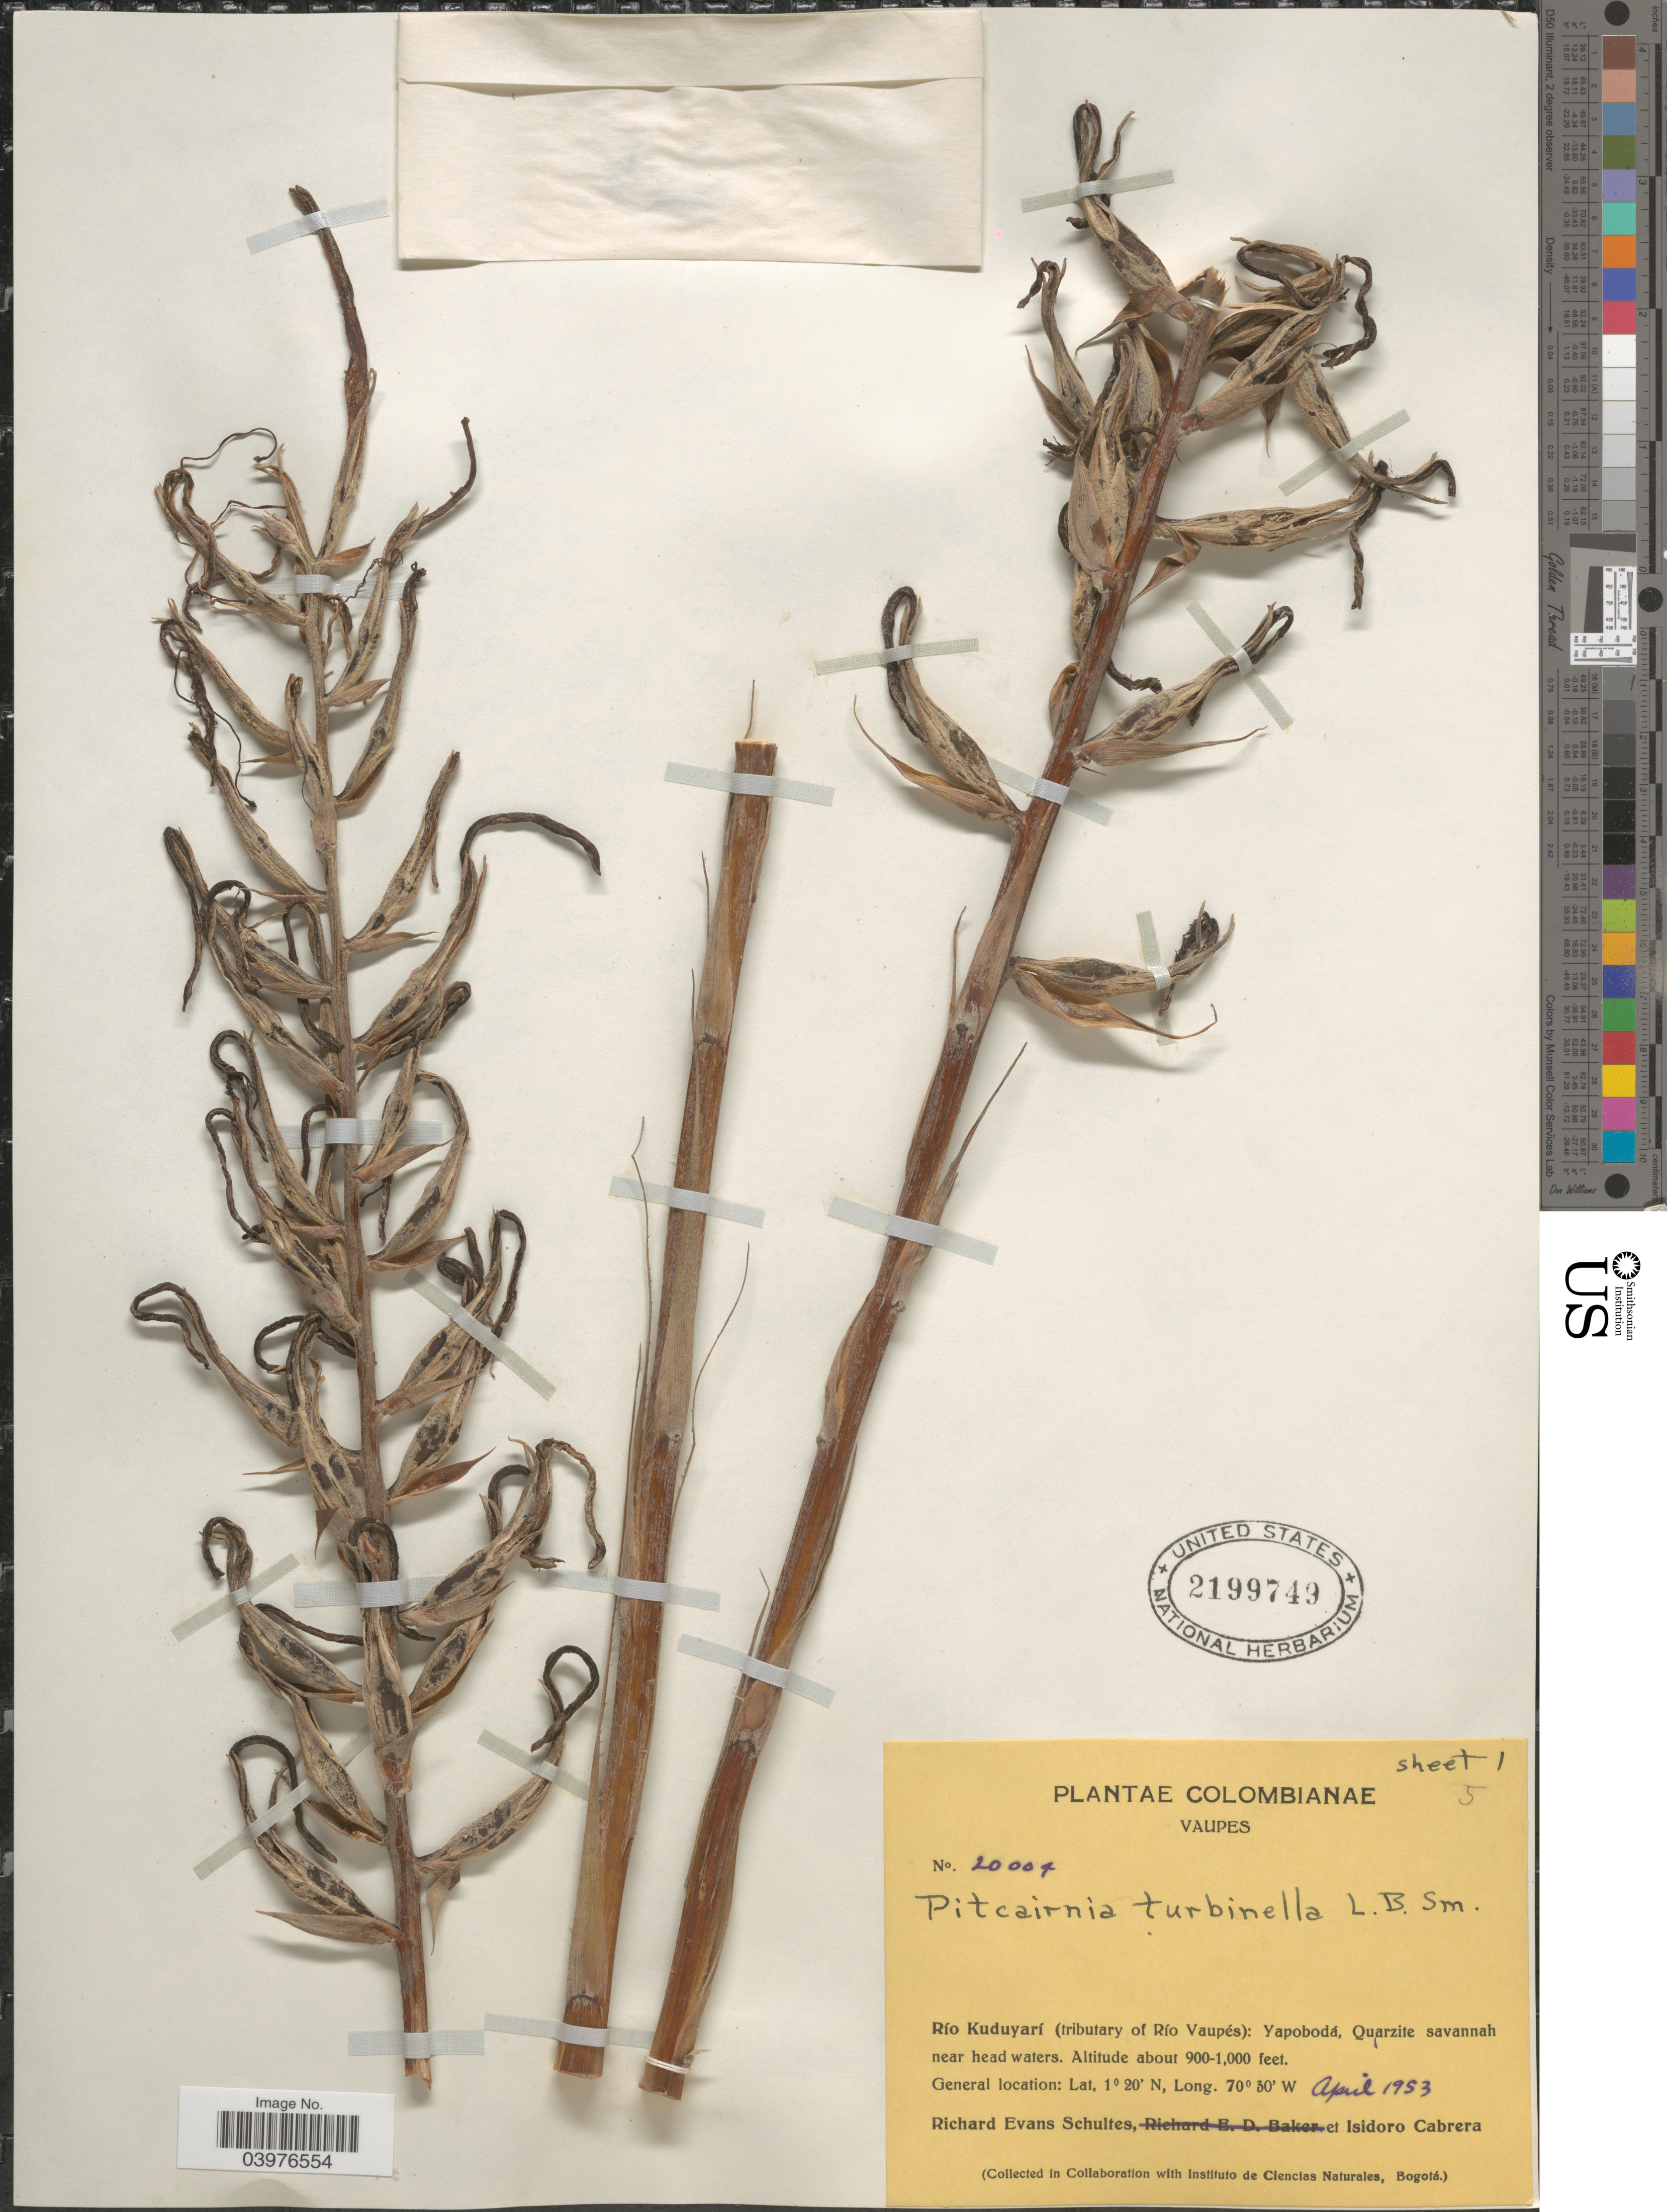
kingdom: Plantae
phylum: Tracheophyta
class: Liliopsida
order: Poales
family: Bromeliaceae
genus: Pitcairnia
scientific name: Pitcairnia turbinella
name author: L.B. Sm.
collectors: R. E. Schultes & I. Cabrera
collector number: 20004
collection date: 1953-04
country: Colombia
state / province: Vaupés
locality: Río Kuduyarí (tributary of Río Vaupés): Yapobodá, Quarzite savannah near head waters.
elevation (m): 274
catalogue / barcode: US 2199749